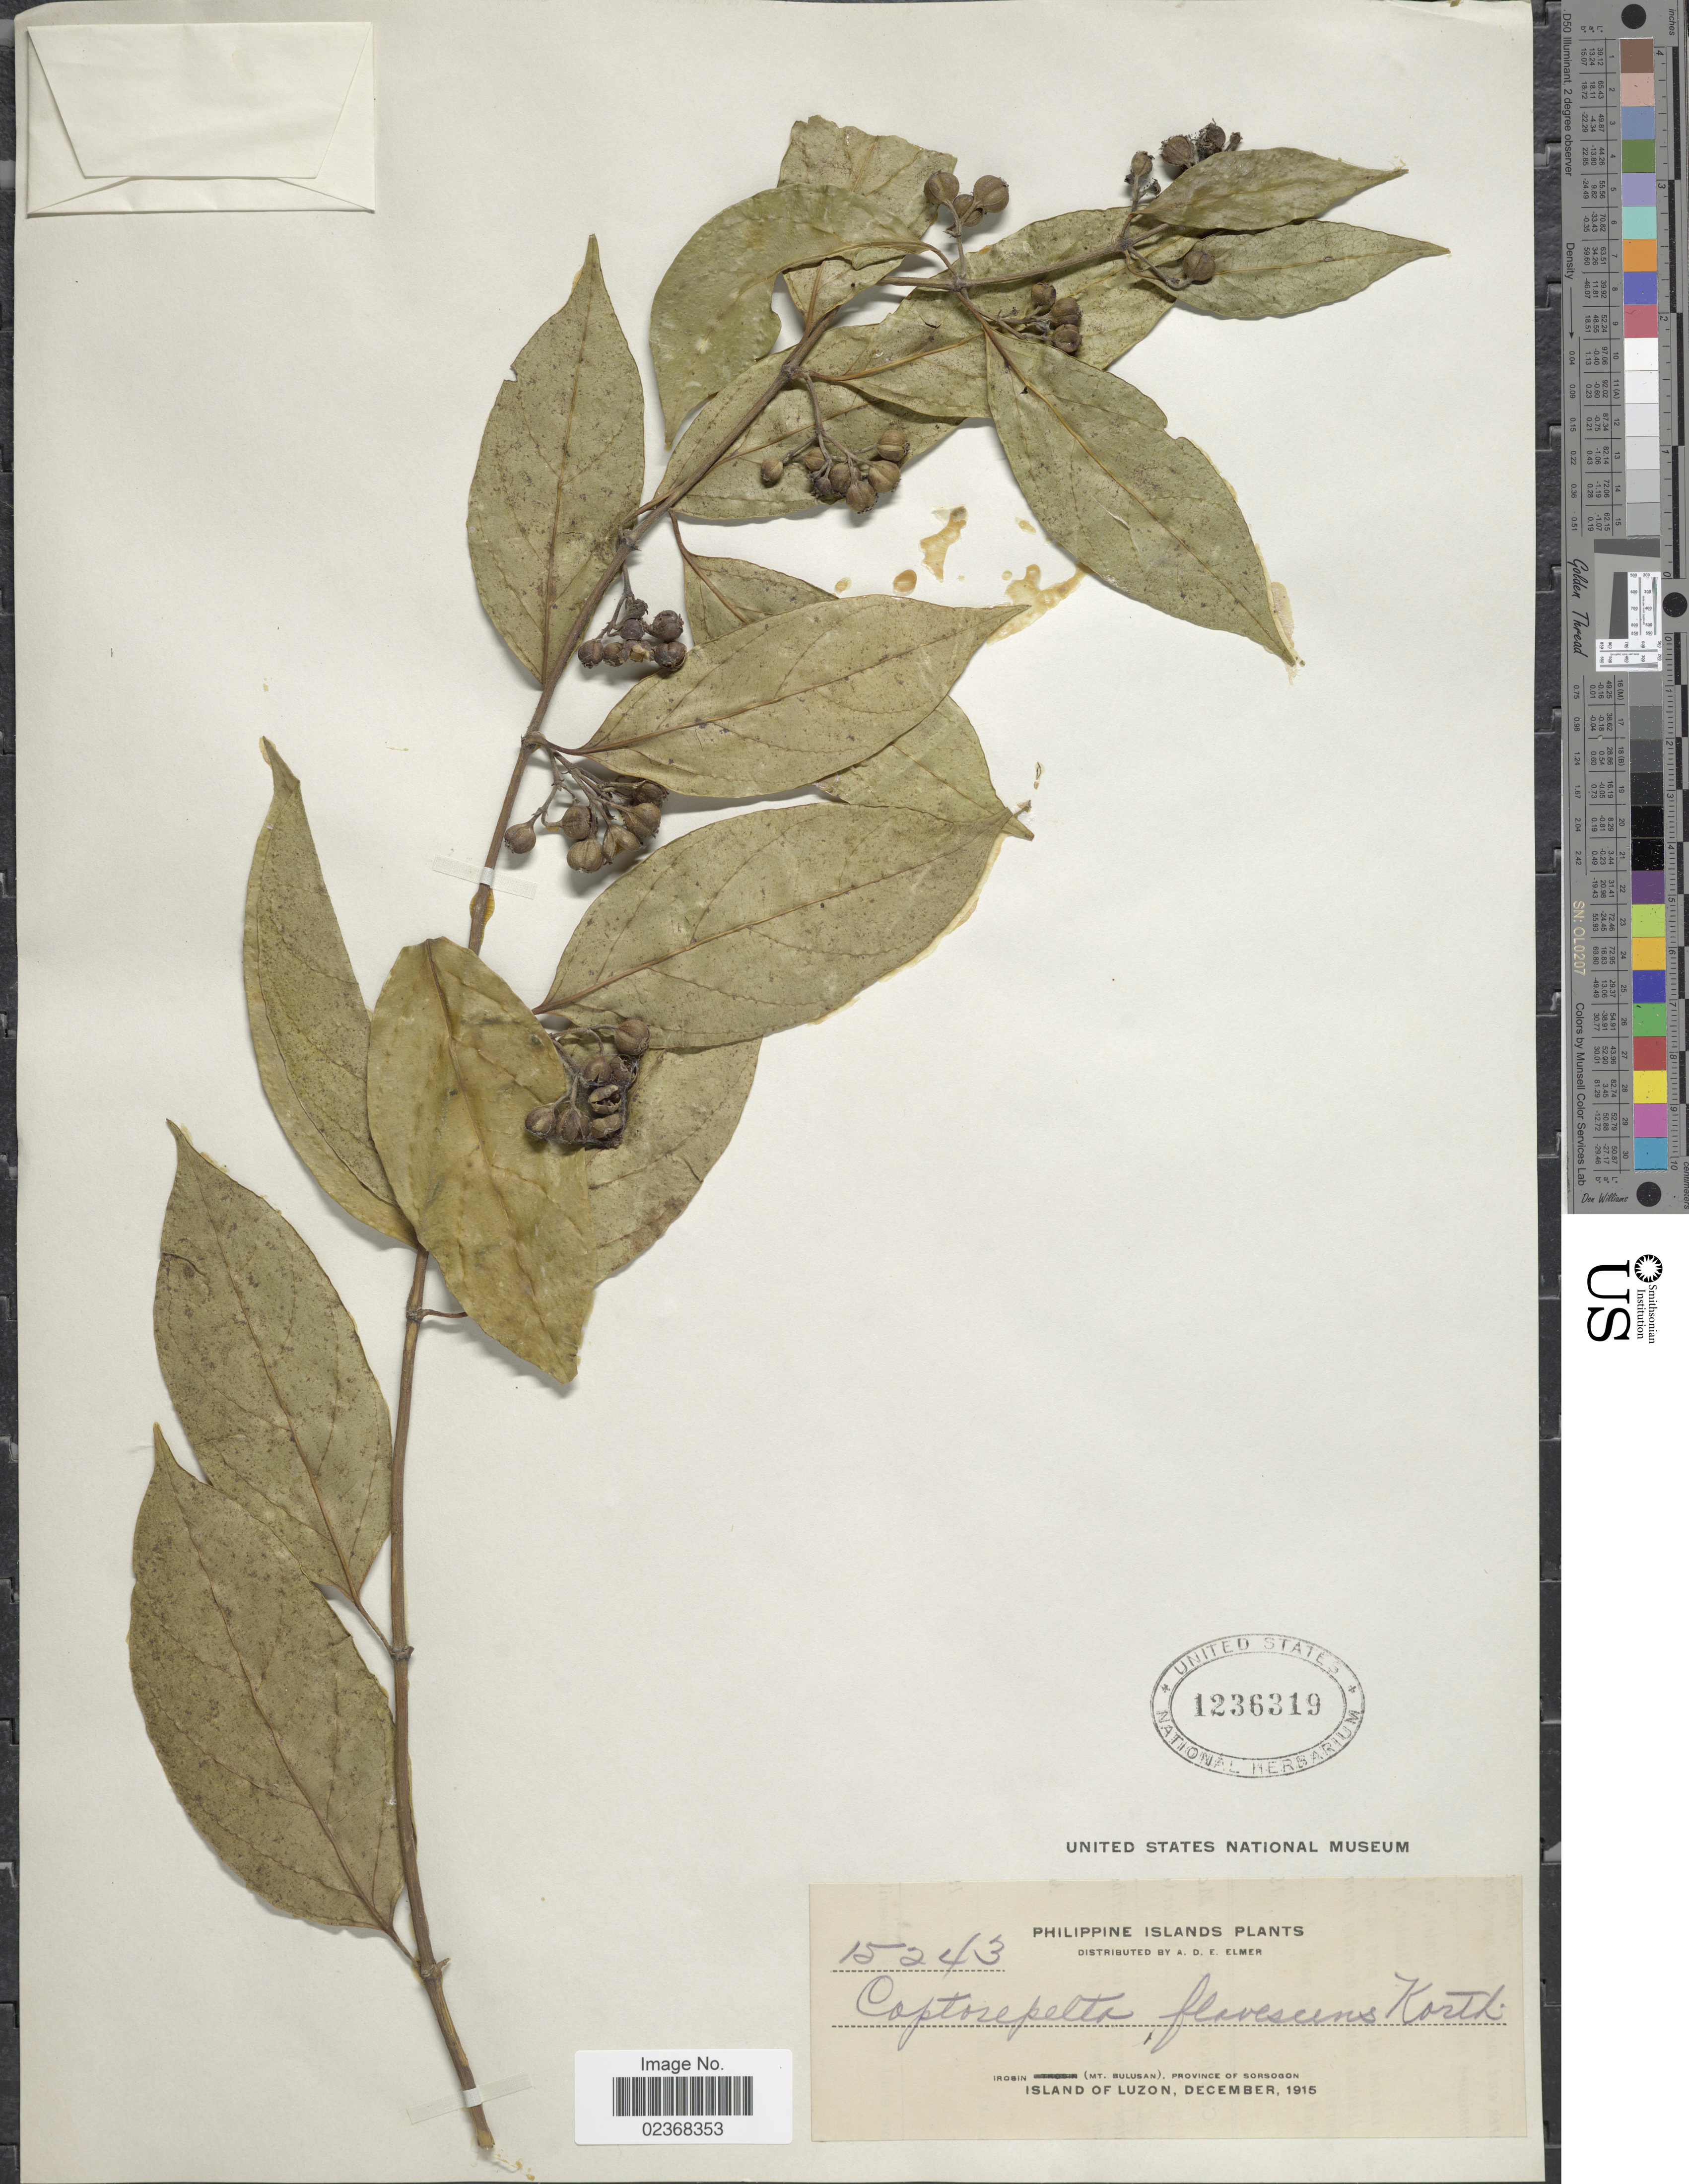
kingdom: Plantae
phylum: Tracheophyta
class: Magnoliopsida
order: Gentianales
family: Rubiaceae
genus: Coptosapelta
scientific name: Coptosapelta olaciformis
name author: (Merr.) Elmer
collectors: A. D. E. Elmer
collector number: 15243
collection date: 1915-12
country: Philippines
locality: Irosin (Mt. Bulusan), Province of Sorsogon, Island of Luzon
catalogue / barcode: US 1236319